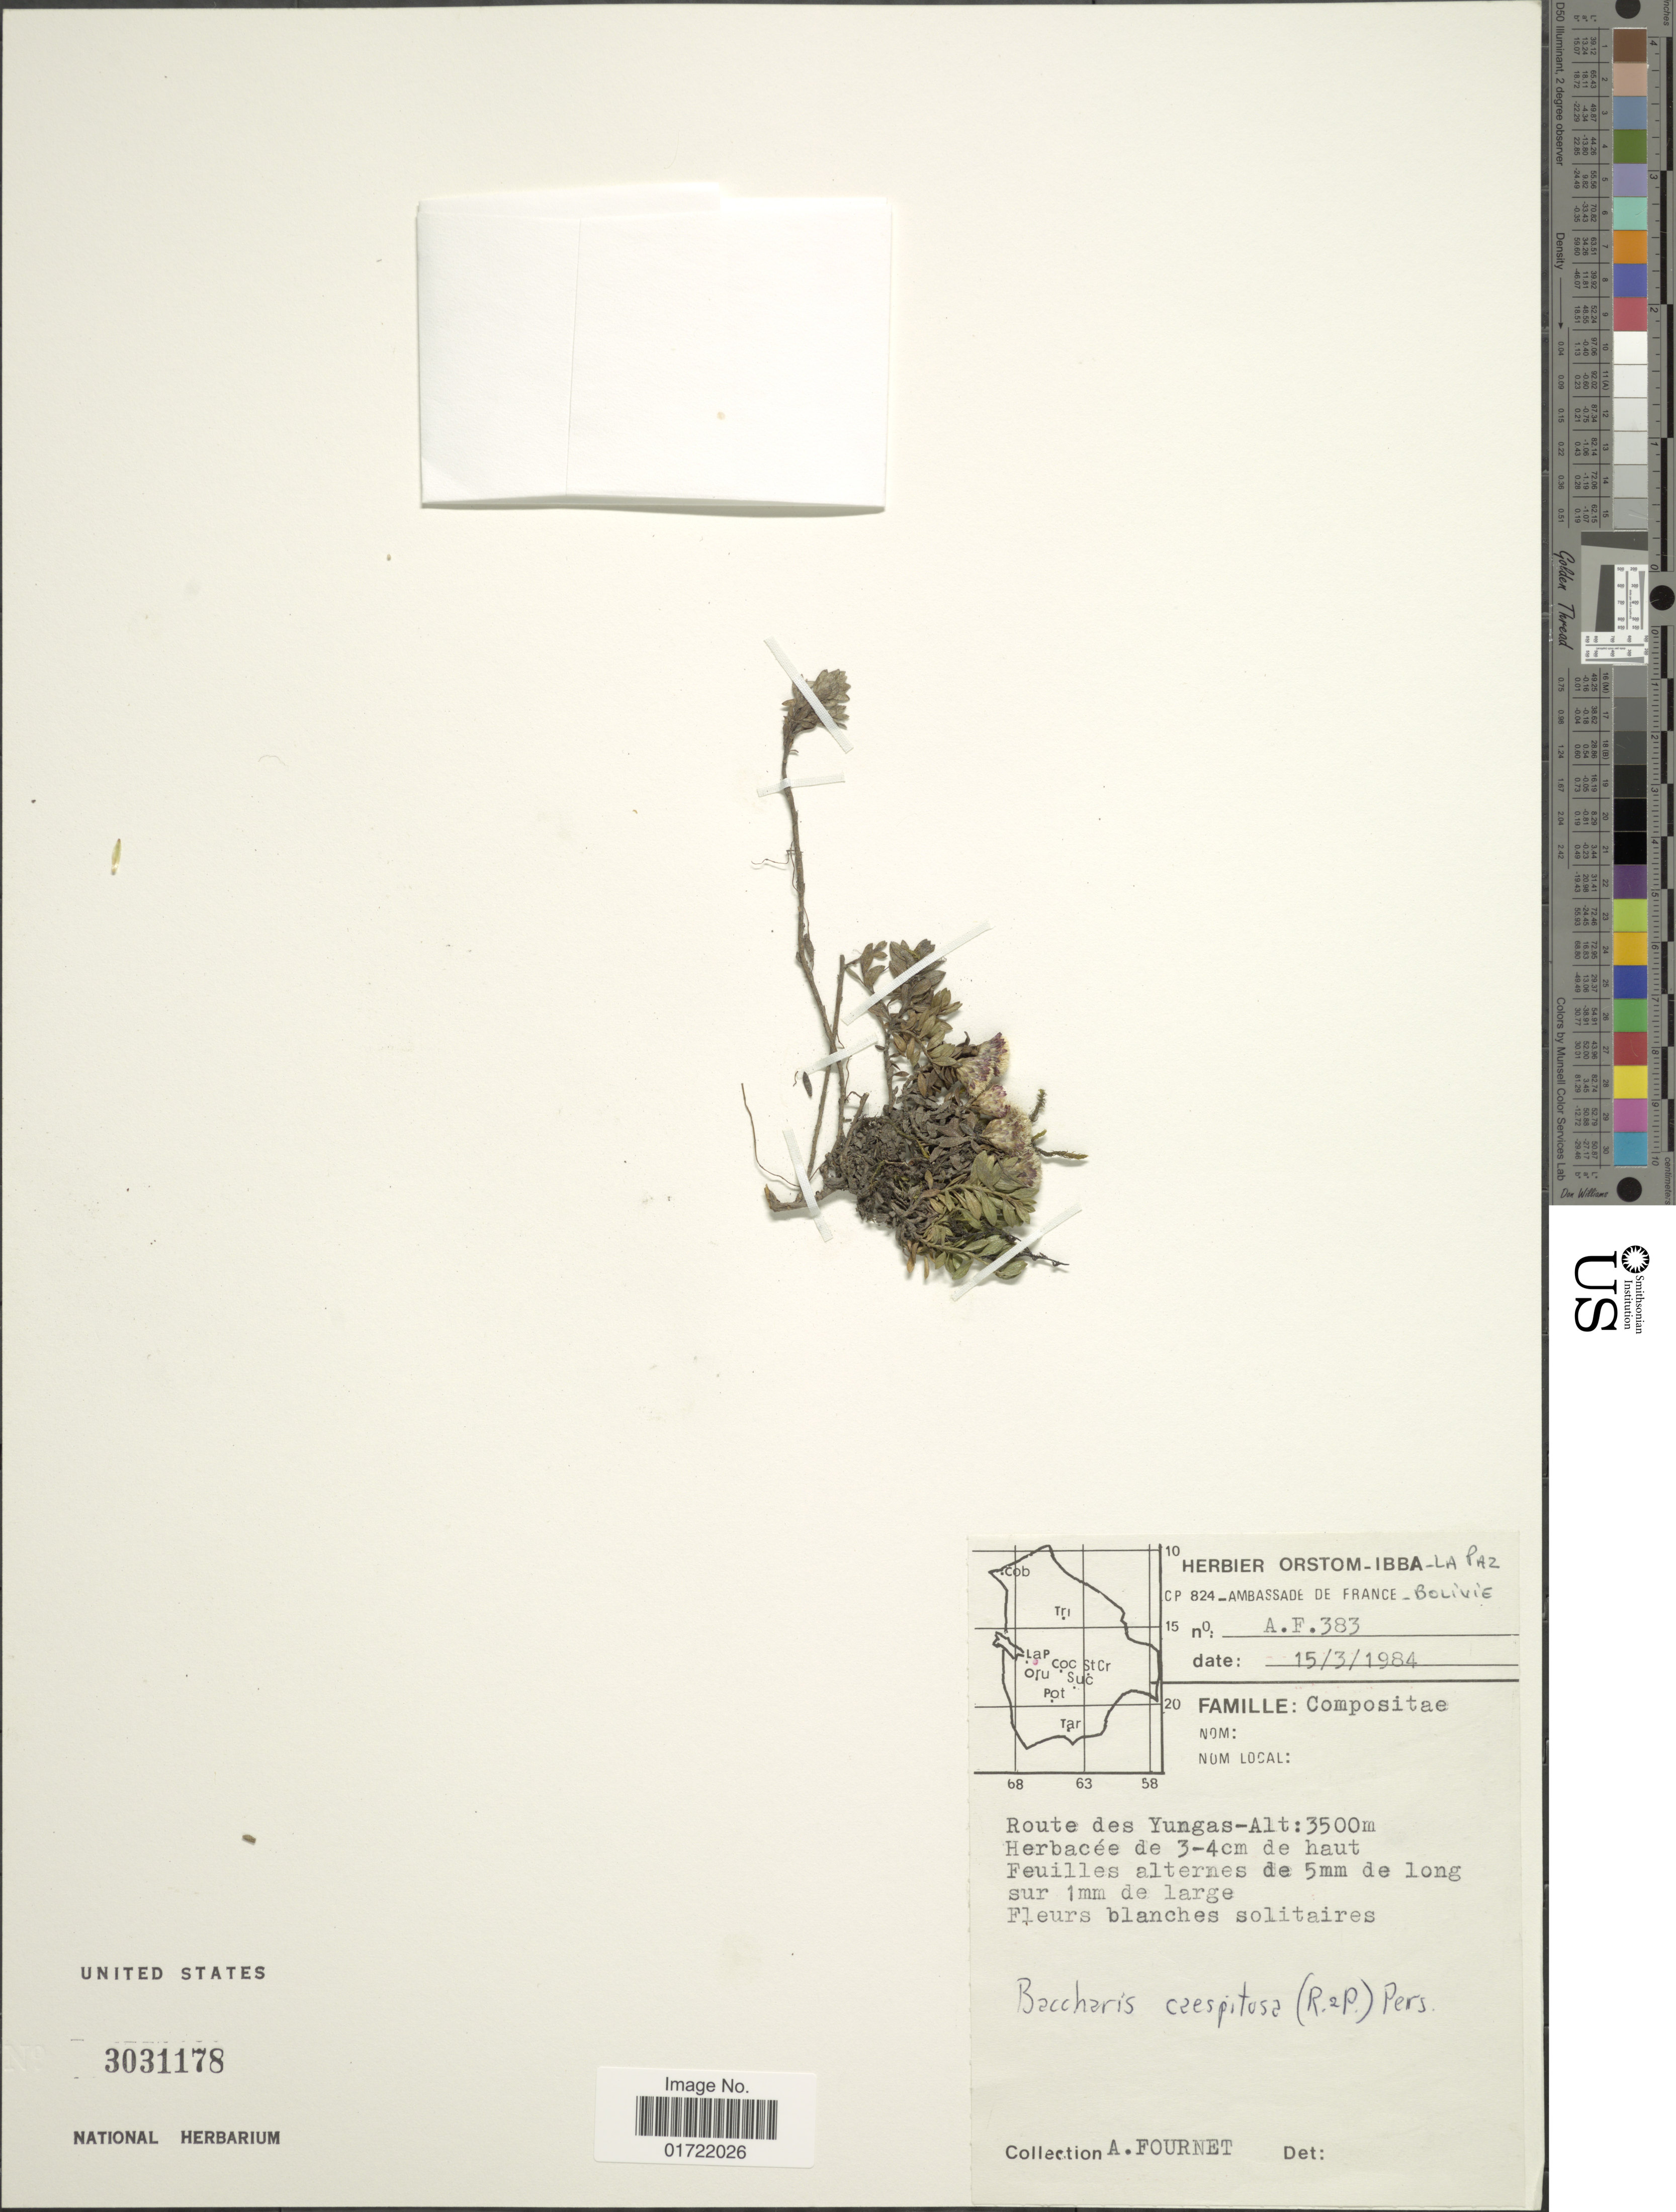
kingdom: Plantae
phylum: Tracheophyta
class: Magnoliopsida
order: Asterales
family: Asteraceae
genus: Baccharis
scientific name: Baccharis caespitosa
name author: (Ruiz & Pav.) Pers.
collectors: A. Fournet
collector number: A.F. 383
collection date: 1984-03-15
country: Bolivia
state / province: La Paz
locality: Route des Yungas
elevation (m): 3500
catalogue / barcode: US 3031178